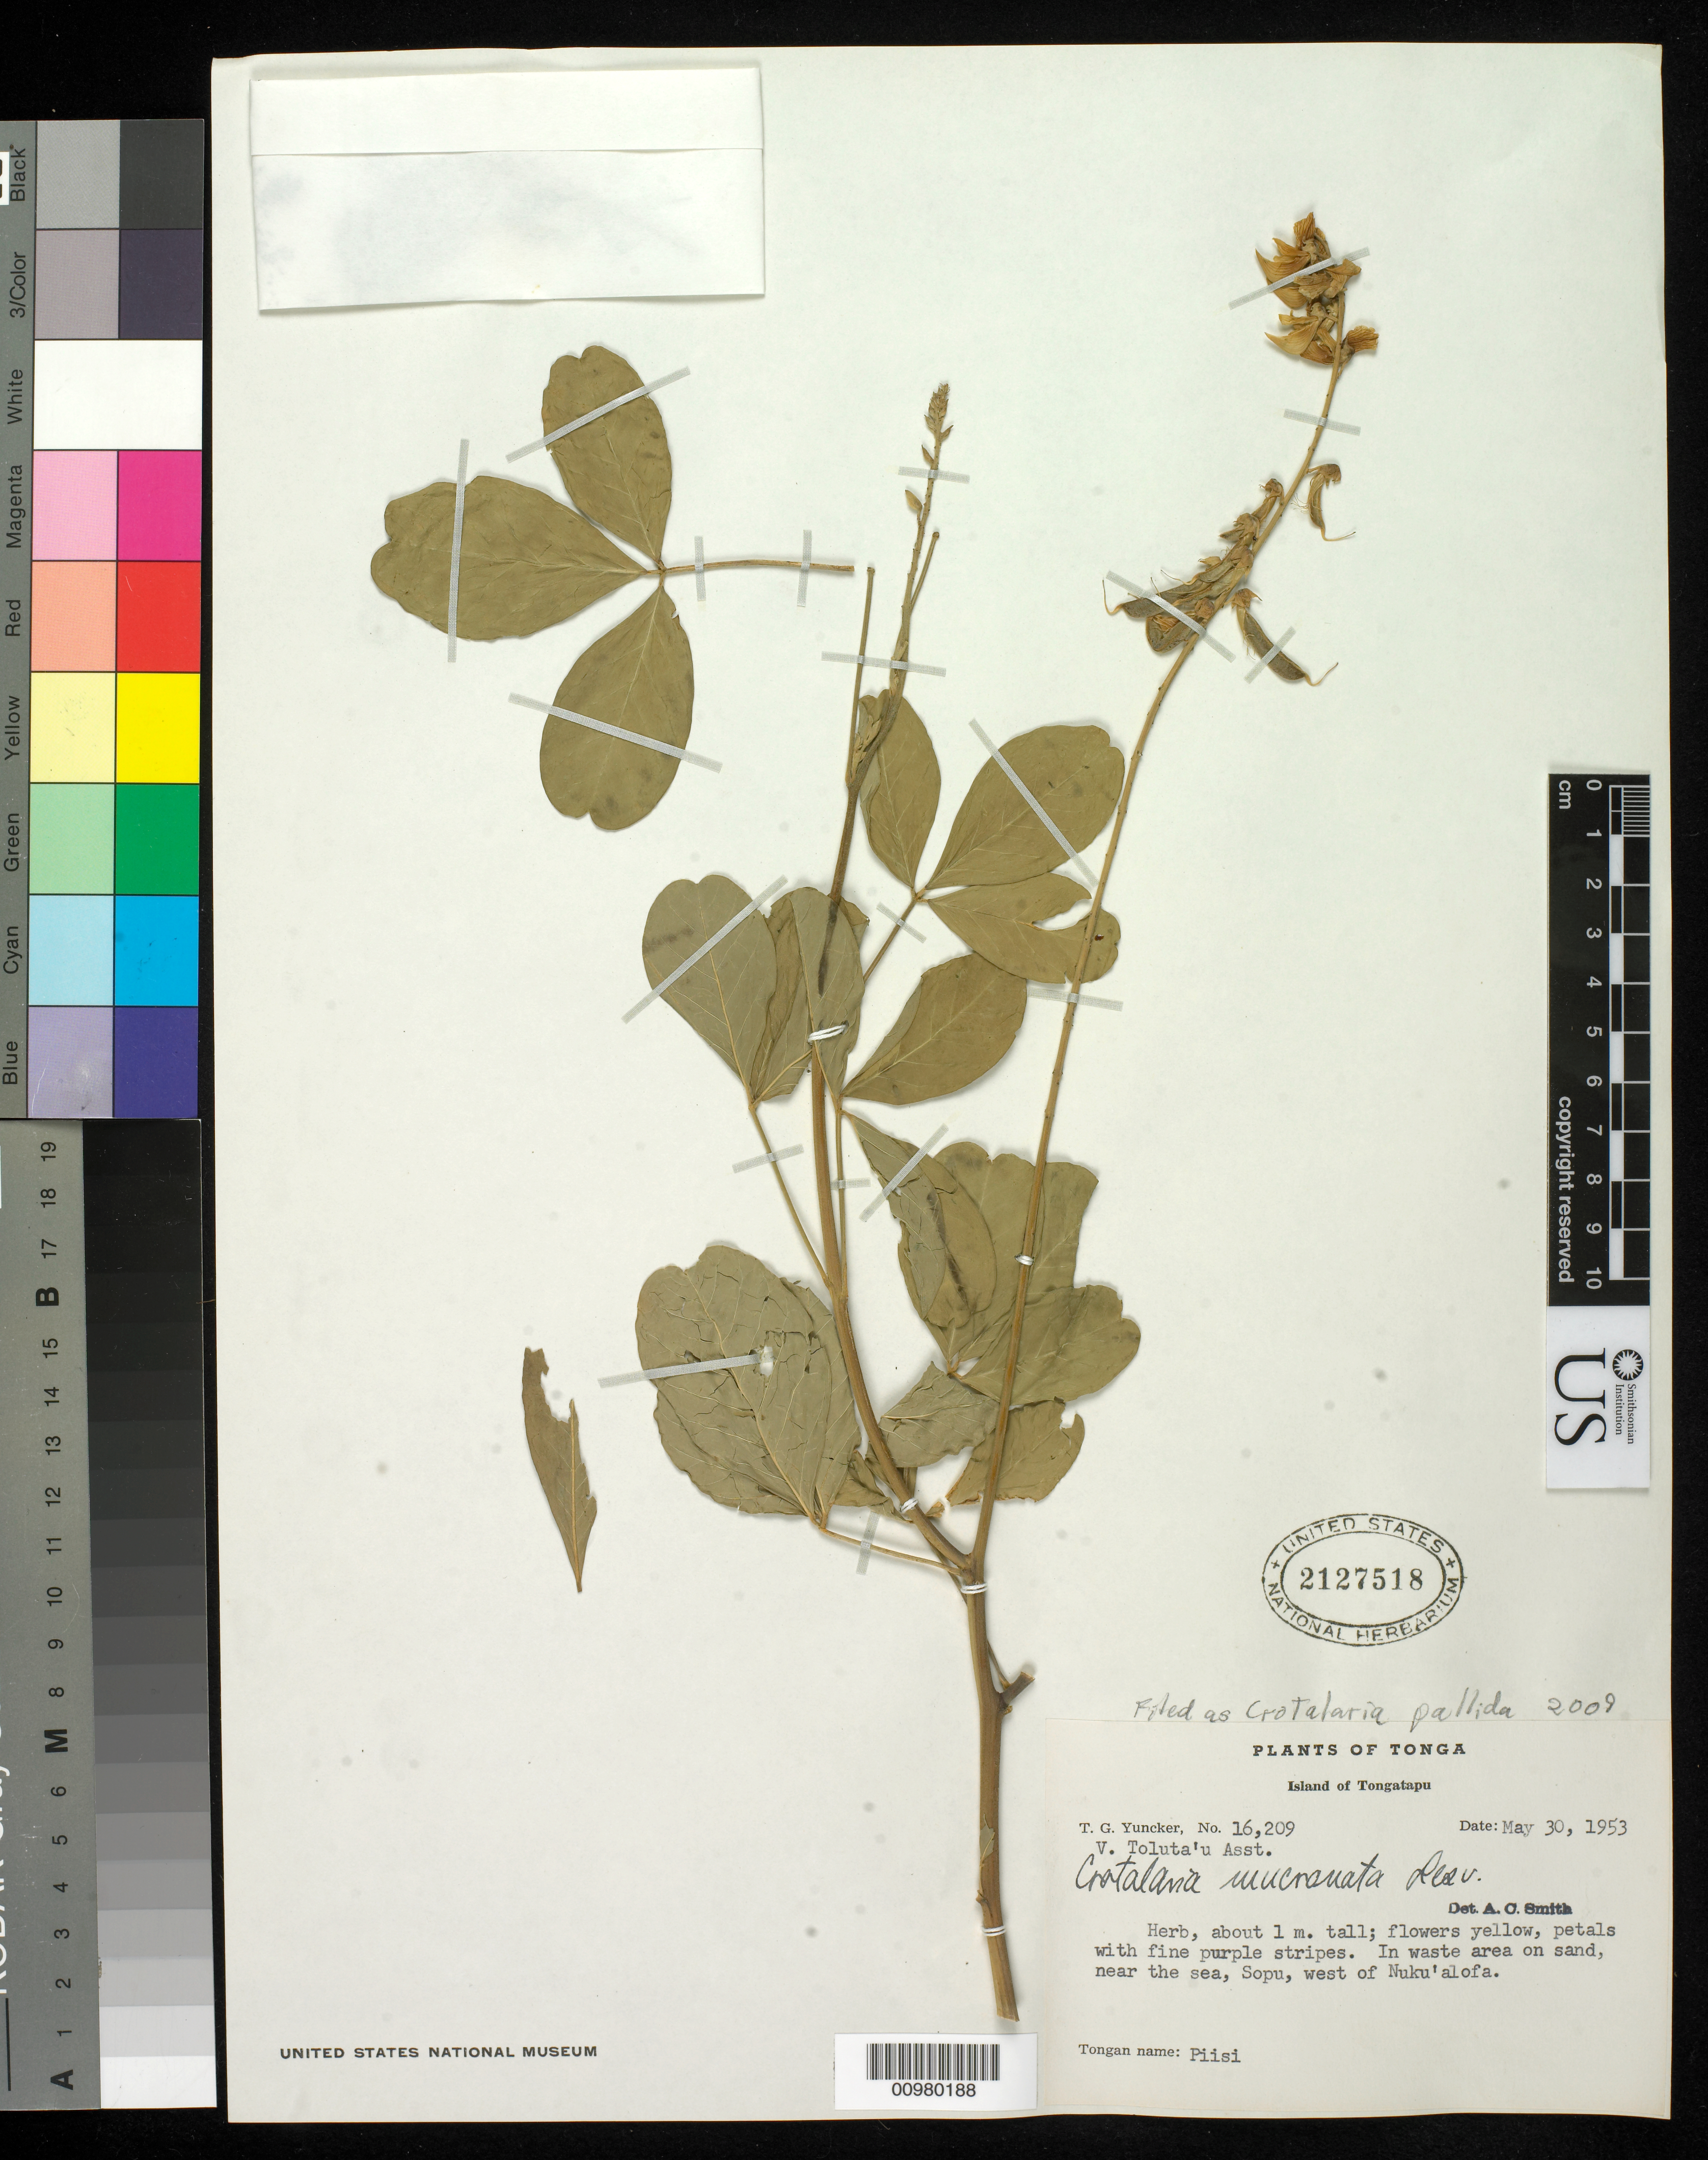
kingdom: Plantae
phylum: Tracheophyta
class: Magnoliopsida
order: Fabales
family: Fabaceae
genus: Crotalaria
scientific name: Crotalaria pallida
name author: Aiton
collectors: T. G. Yuncker & V. Toluta'u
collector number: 16209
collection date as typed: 30 May 1953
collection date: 1953-05-30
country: Tonga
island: Tongatapu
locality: In waste area on sand, near the sea, Sopu, west of Nuku'alofa.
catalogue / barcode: US 2127518